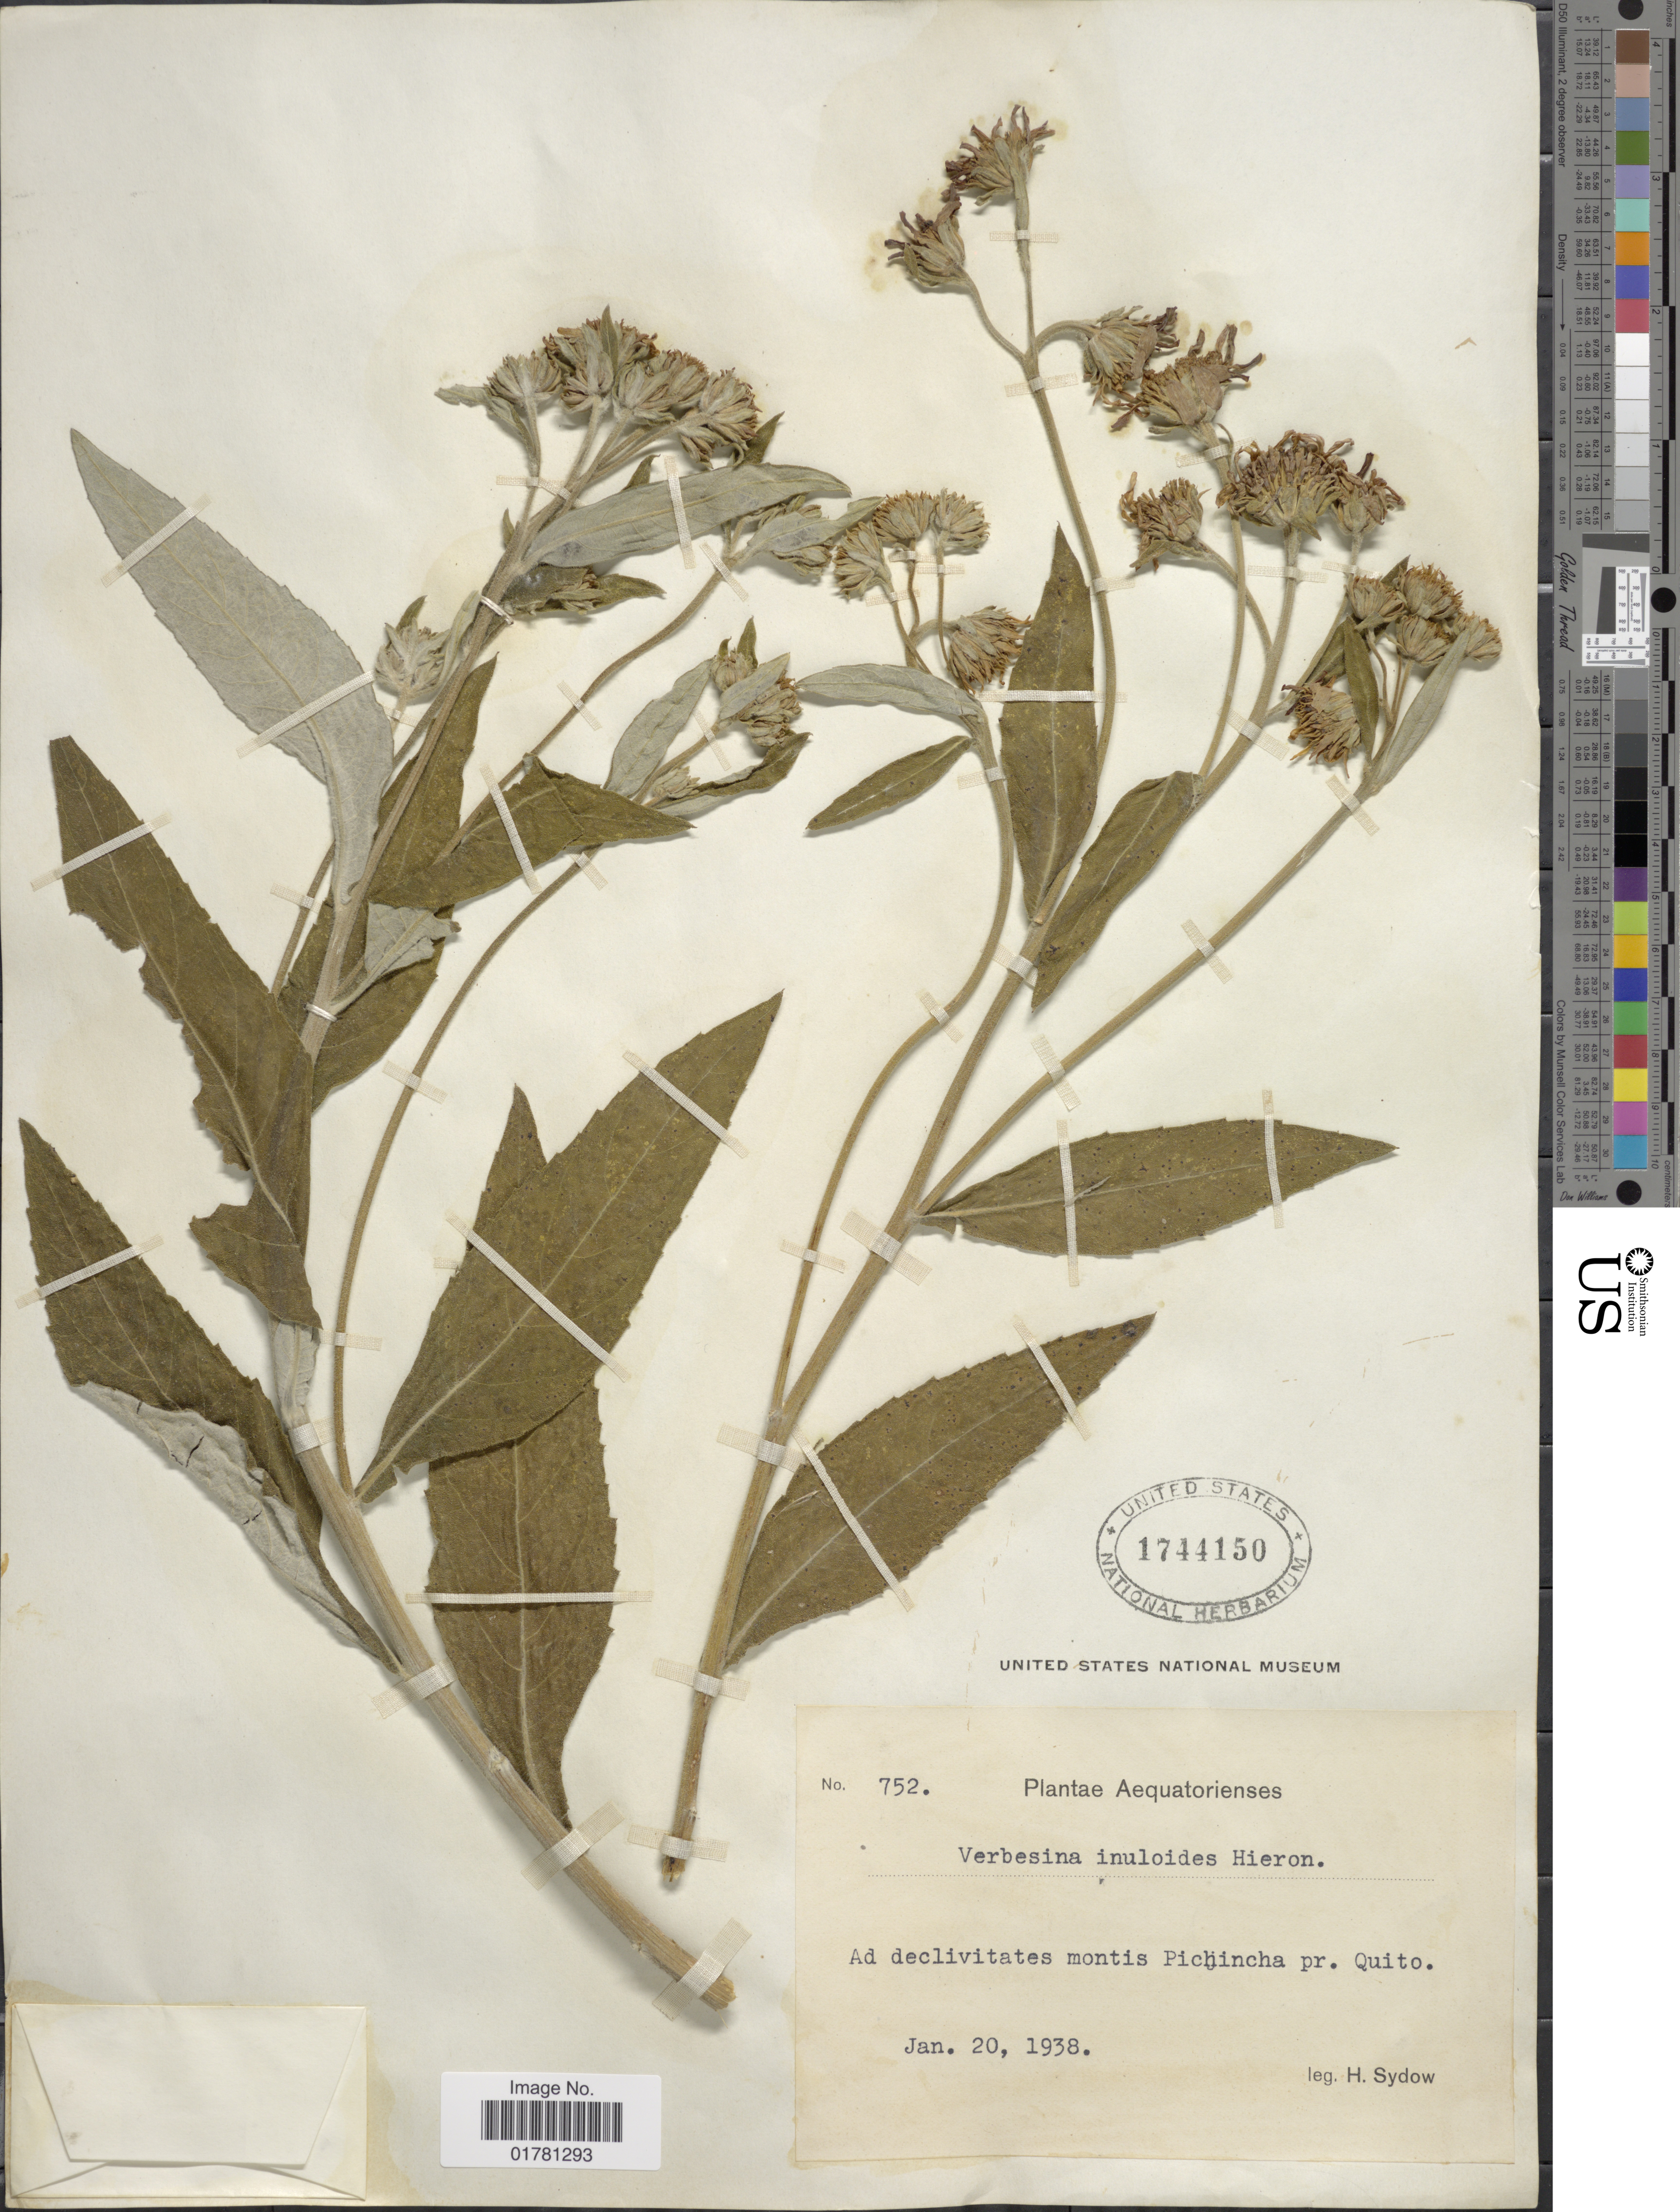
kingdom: Plantae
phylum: Tracheophyta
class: Magnoliopsida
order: Asterales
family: Asteraceae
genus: Verbesina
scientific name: Verbesina sodiroi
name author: Hieron.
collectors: H. Sydow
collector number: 752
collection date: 1938-01-20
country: Ecuador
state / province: Pichincha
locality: Ad declivitates montis Pichincha pr. Quito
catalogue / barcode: US 1744150